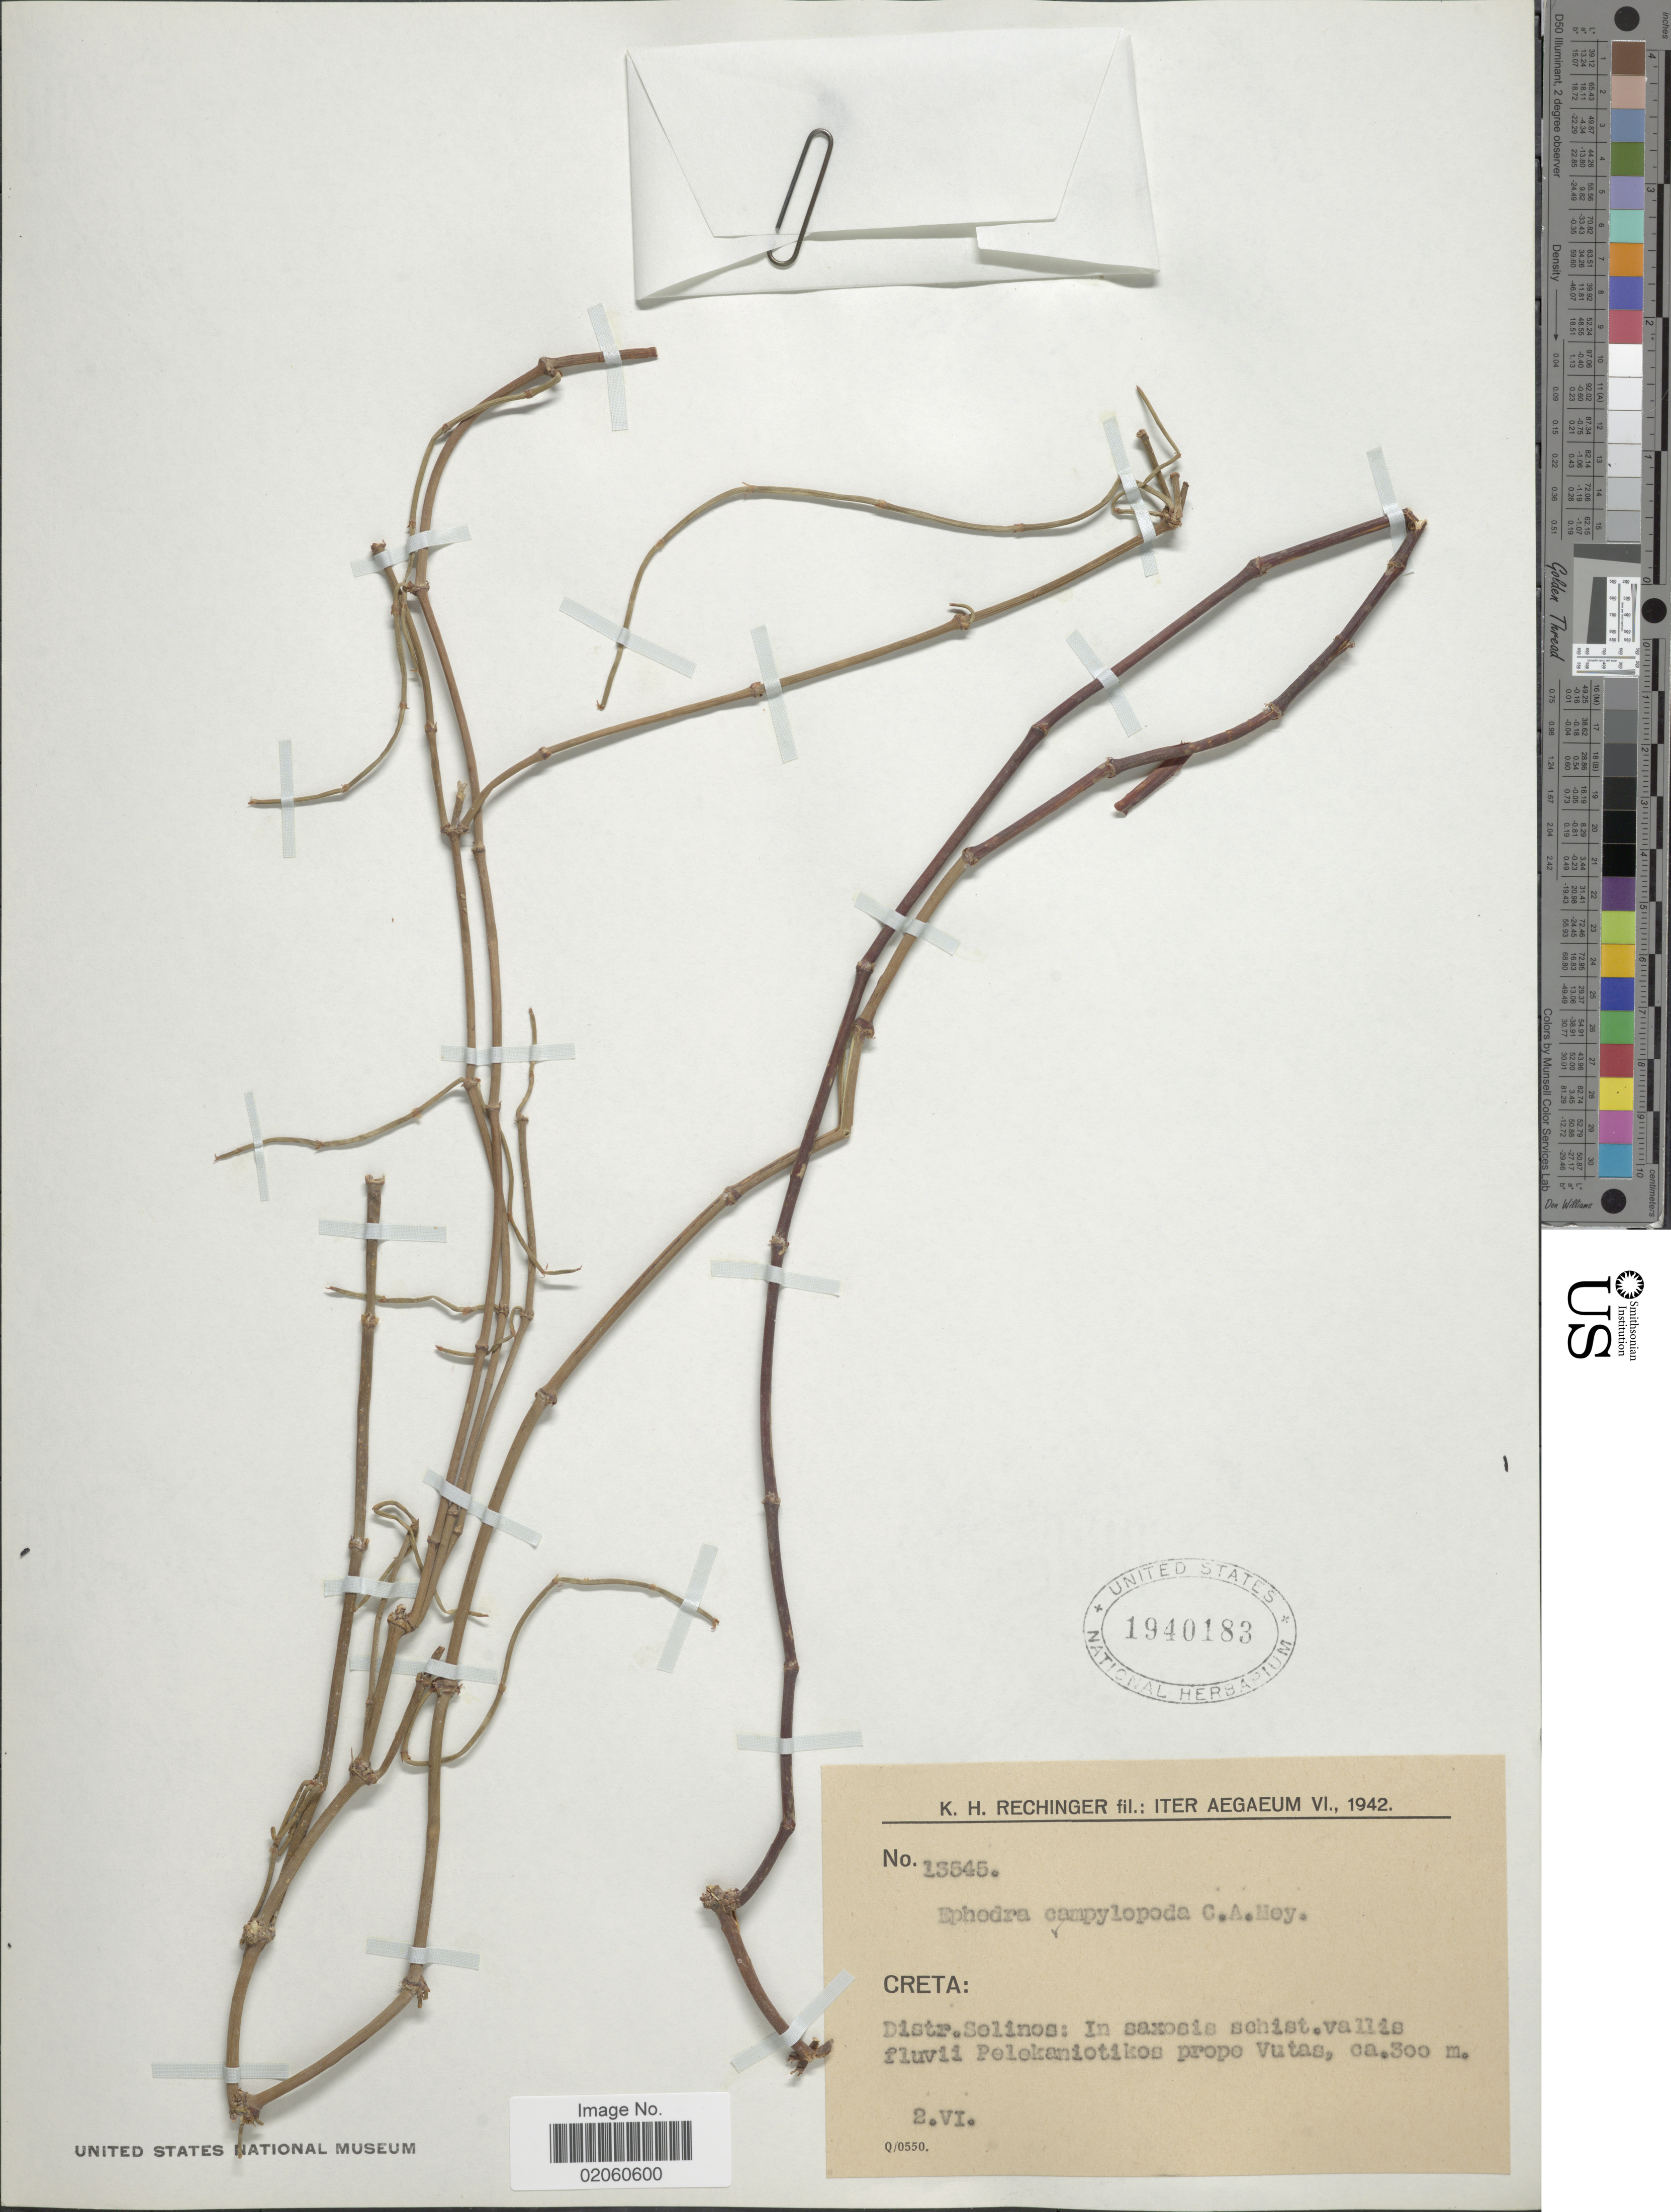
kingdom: Plantae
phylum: Tracheophyta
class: Gnetopsida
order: Ephedrales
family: Ephedraceae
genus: Ephedra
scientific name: Ephedra campylopoda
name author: C.A. Mey.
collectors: K. H. Rechinger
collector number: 13545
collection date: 1942-06-02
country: Greece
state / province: Crete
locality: Creta: Distr. Selinos: in saxosis schist, vallis fluvii Pelekaniotikos prope Vutas.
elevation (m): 300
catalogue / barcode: US 1940183